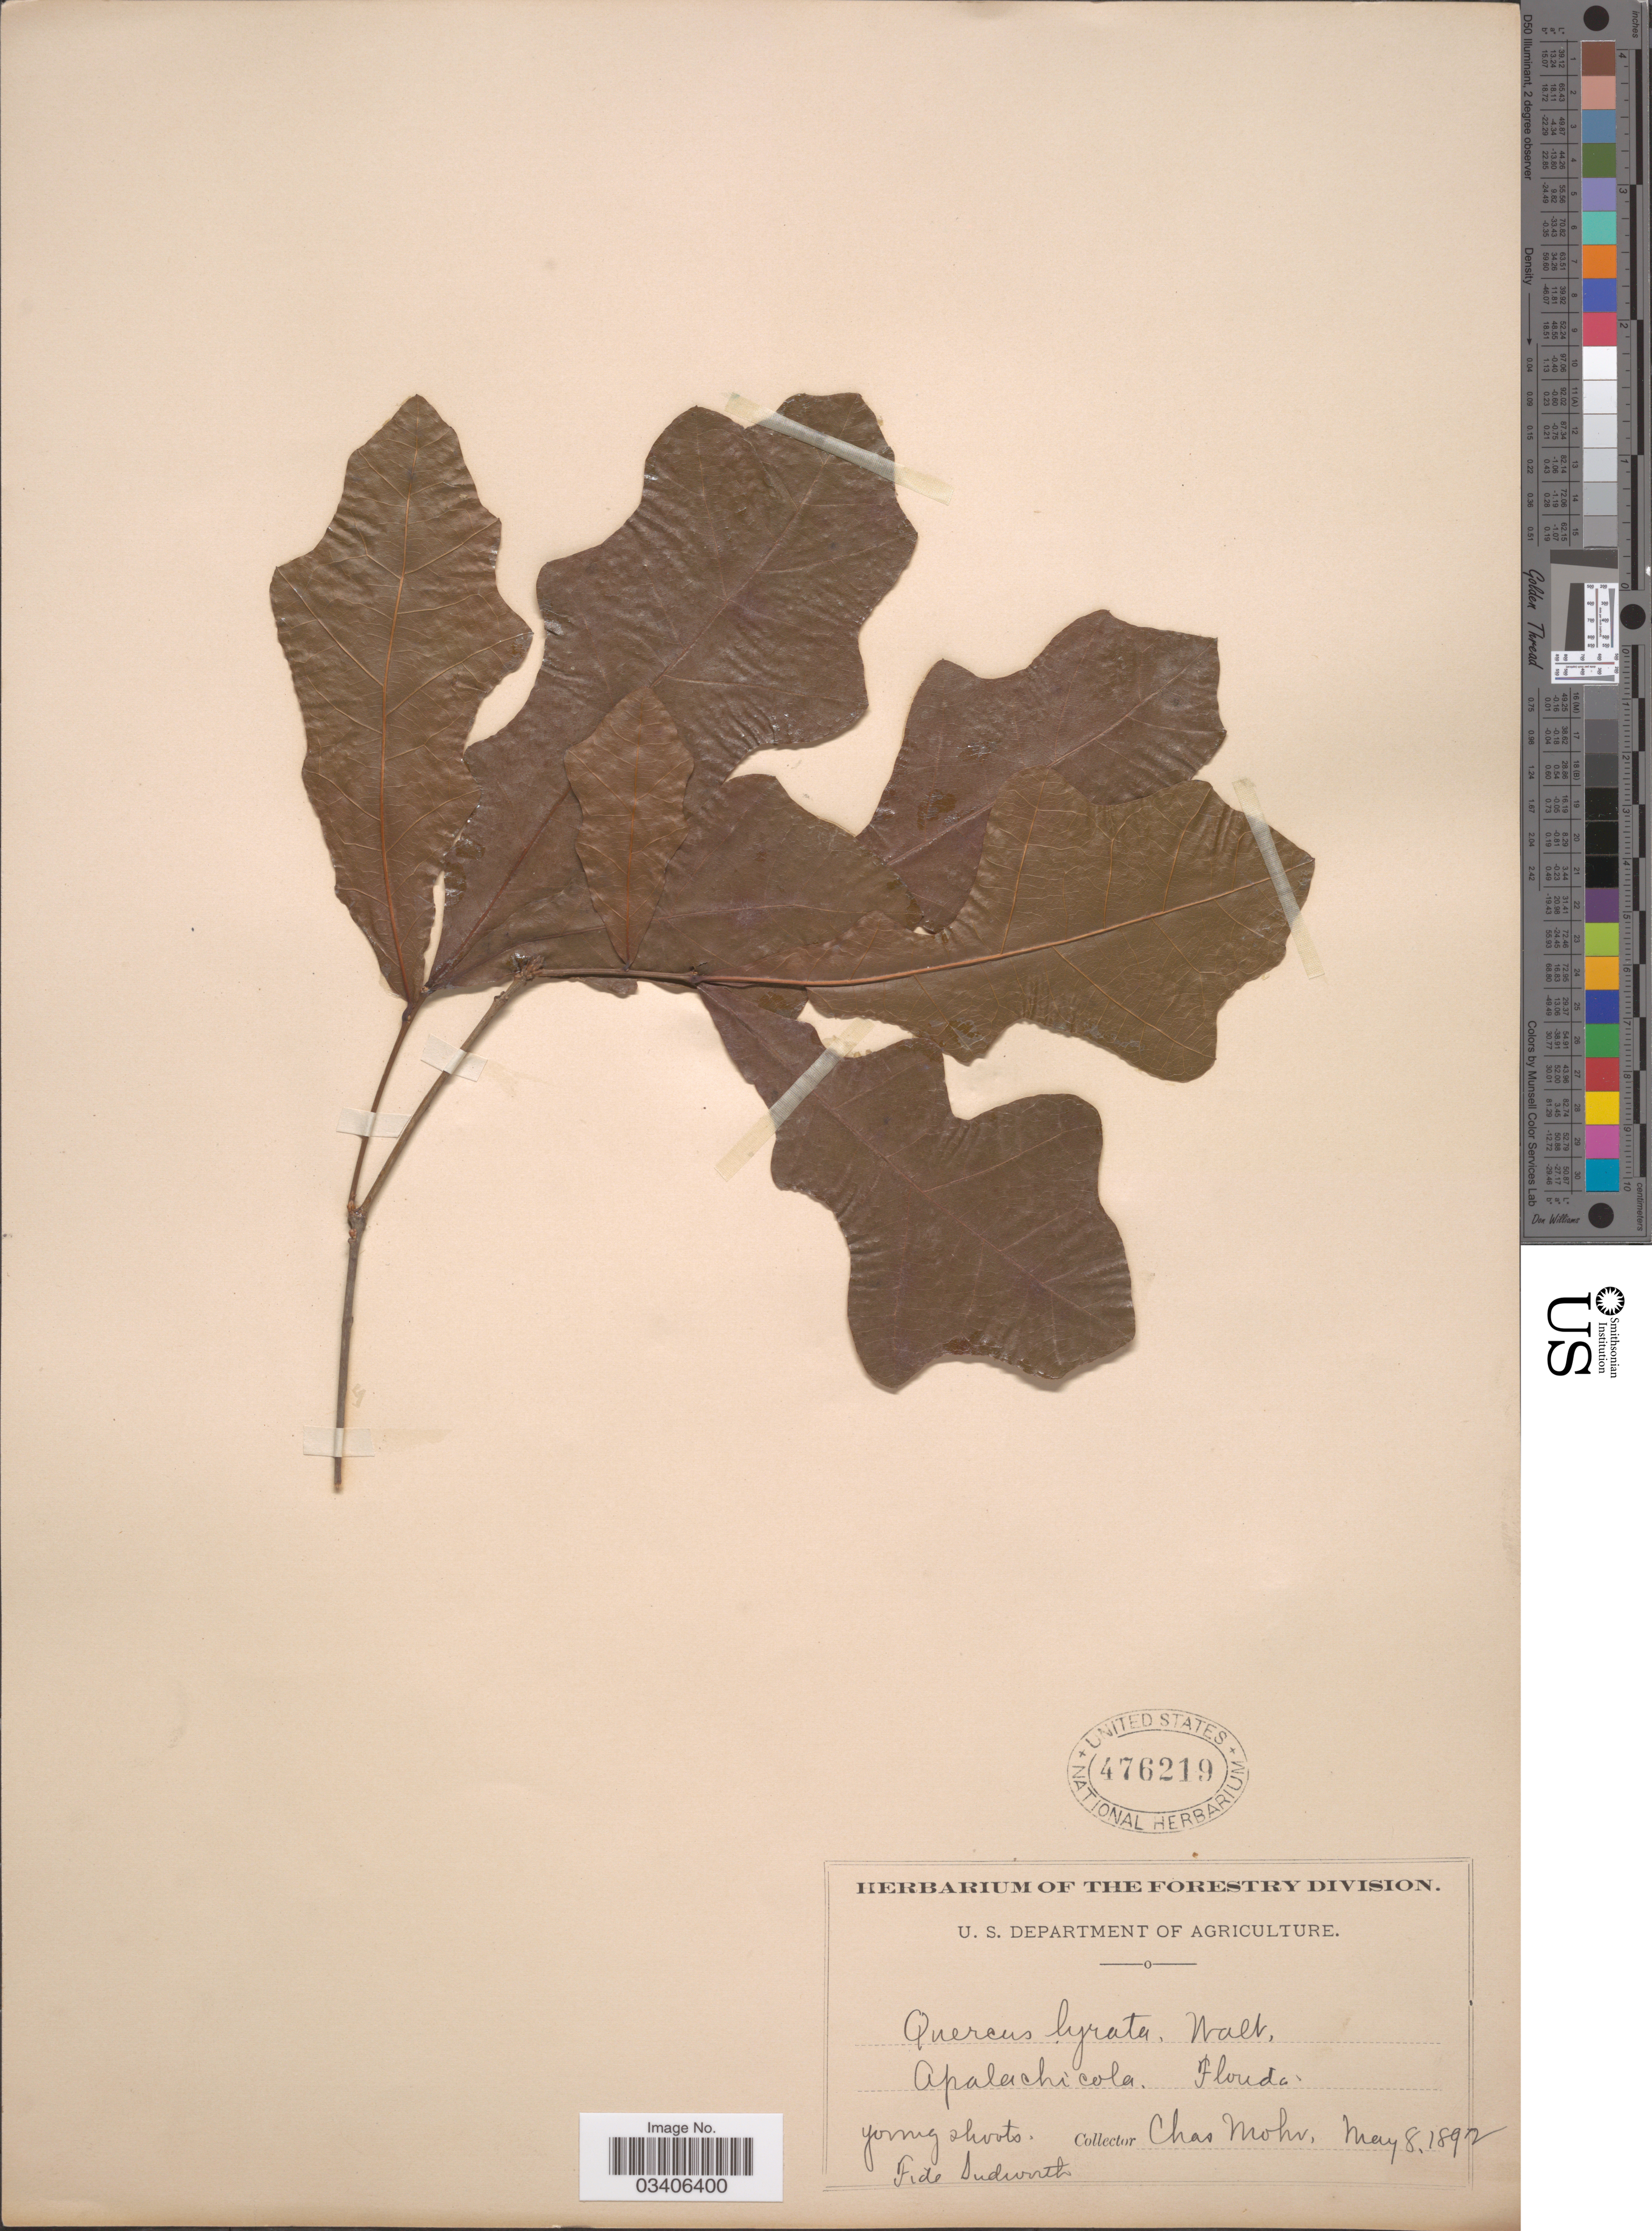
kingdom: Plantae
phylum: Tracheophyta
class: Magnoliopsida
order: Fagales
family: Fagaceae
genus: Quercus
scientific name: Quercus lyrata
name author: Walter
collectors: Mohr, C. T. (herbarium)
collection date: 1892-05-08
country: United States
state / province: Florida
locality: Apalachicola.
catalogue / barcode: US 476219